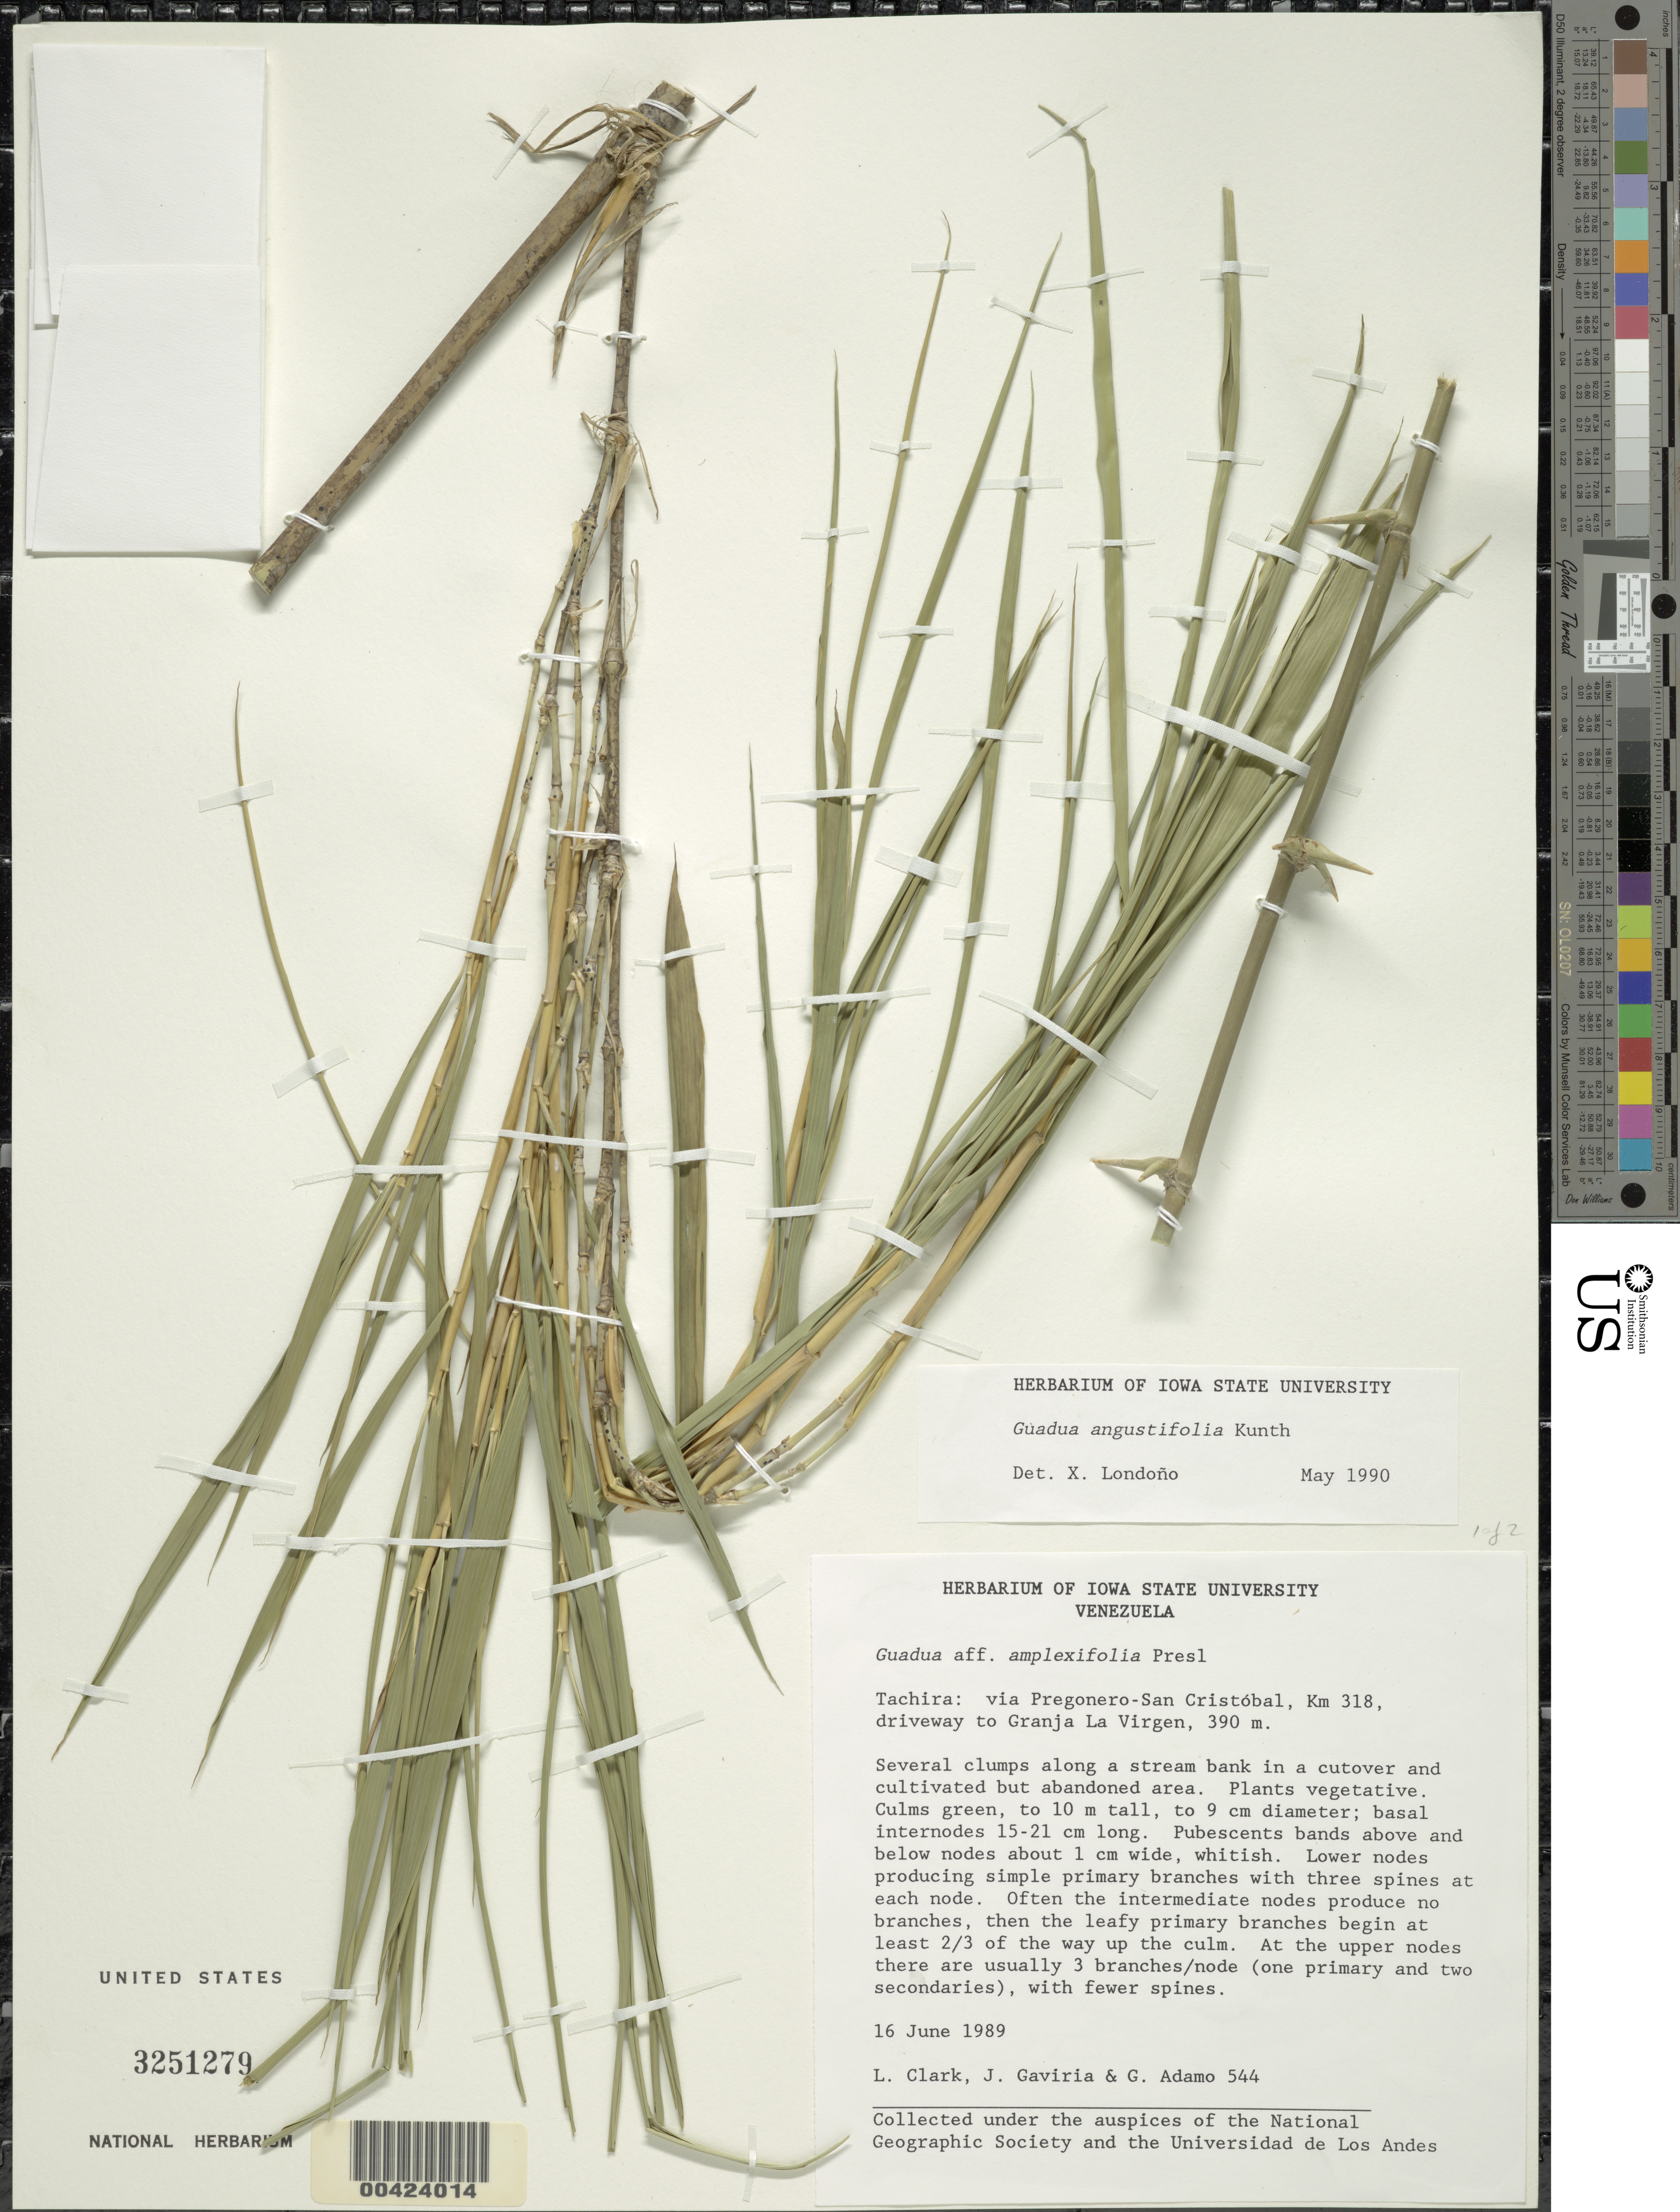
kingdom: Plantae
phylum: Tracheophyta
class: Liliopsida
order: Poales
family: Poaceae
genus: Guadua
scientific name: Guadua angustifolia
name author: Kunth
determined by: Londoño, X., (TULV), Jardin Botanico "Juan Maria Cespedes"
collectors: L. G. Clark, J. Gaviria & G. Adamo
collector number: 544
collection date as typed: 16 Jun 1989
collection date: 1989-06-16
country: Venezuela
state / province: Tachira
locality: Via pregonero - san cristobal, km 318 driveway to granja la virgen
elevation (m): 390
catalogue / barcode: US 3251279